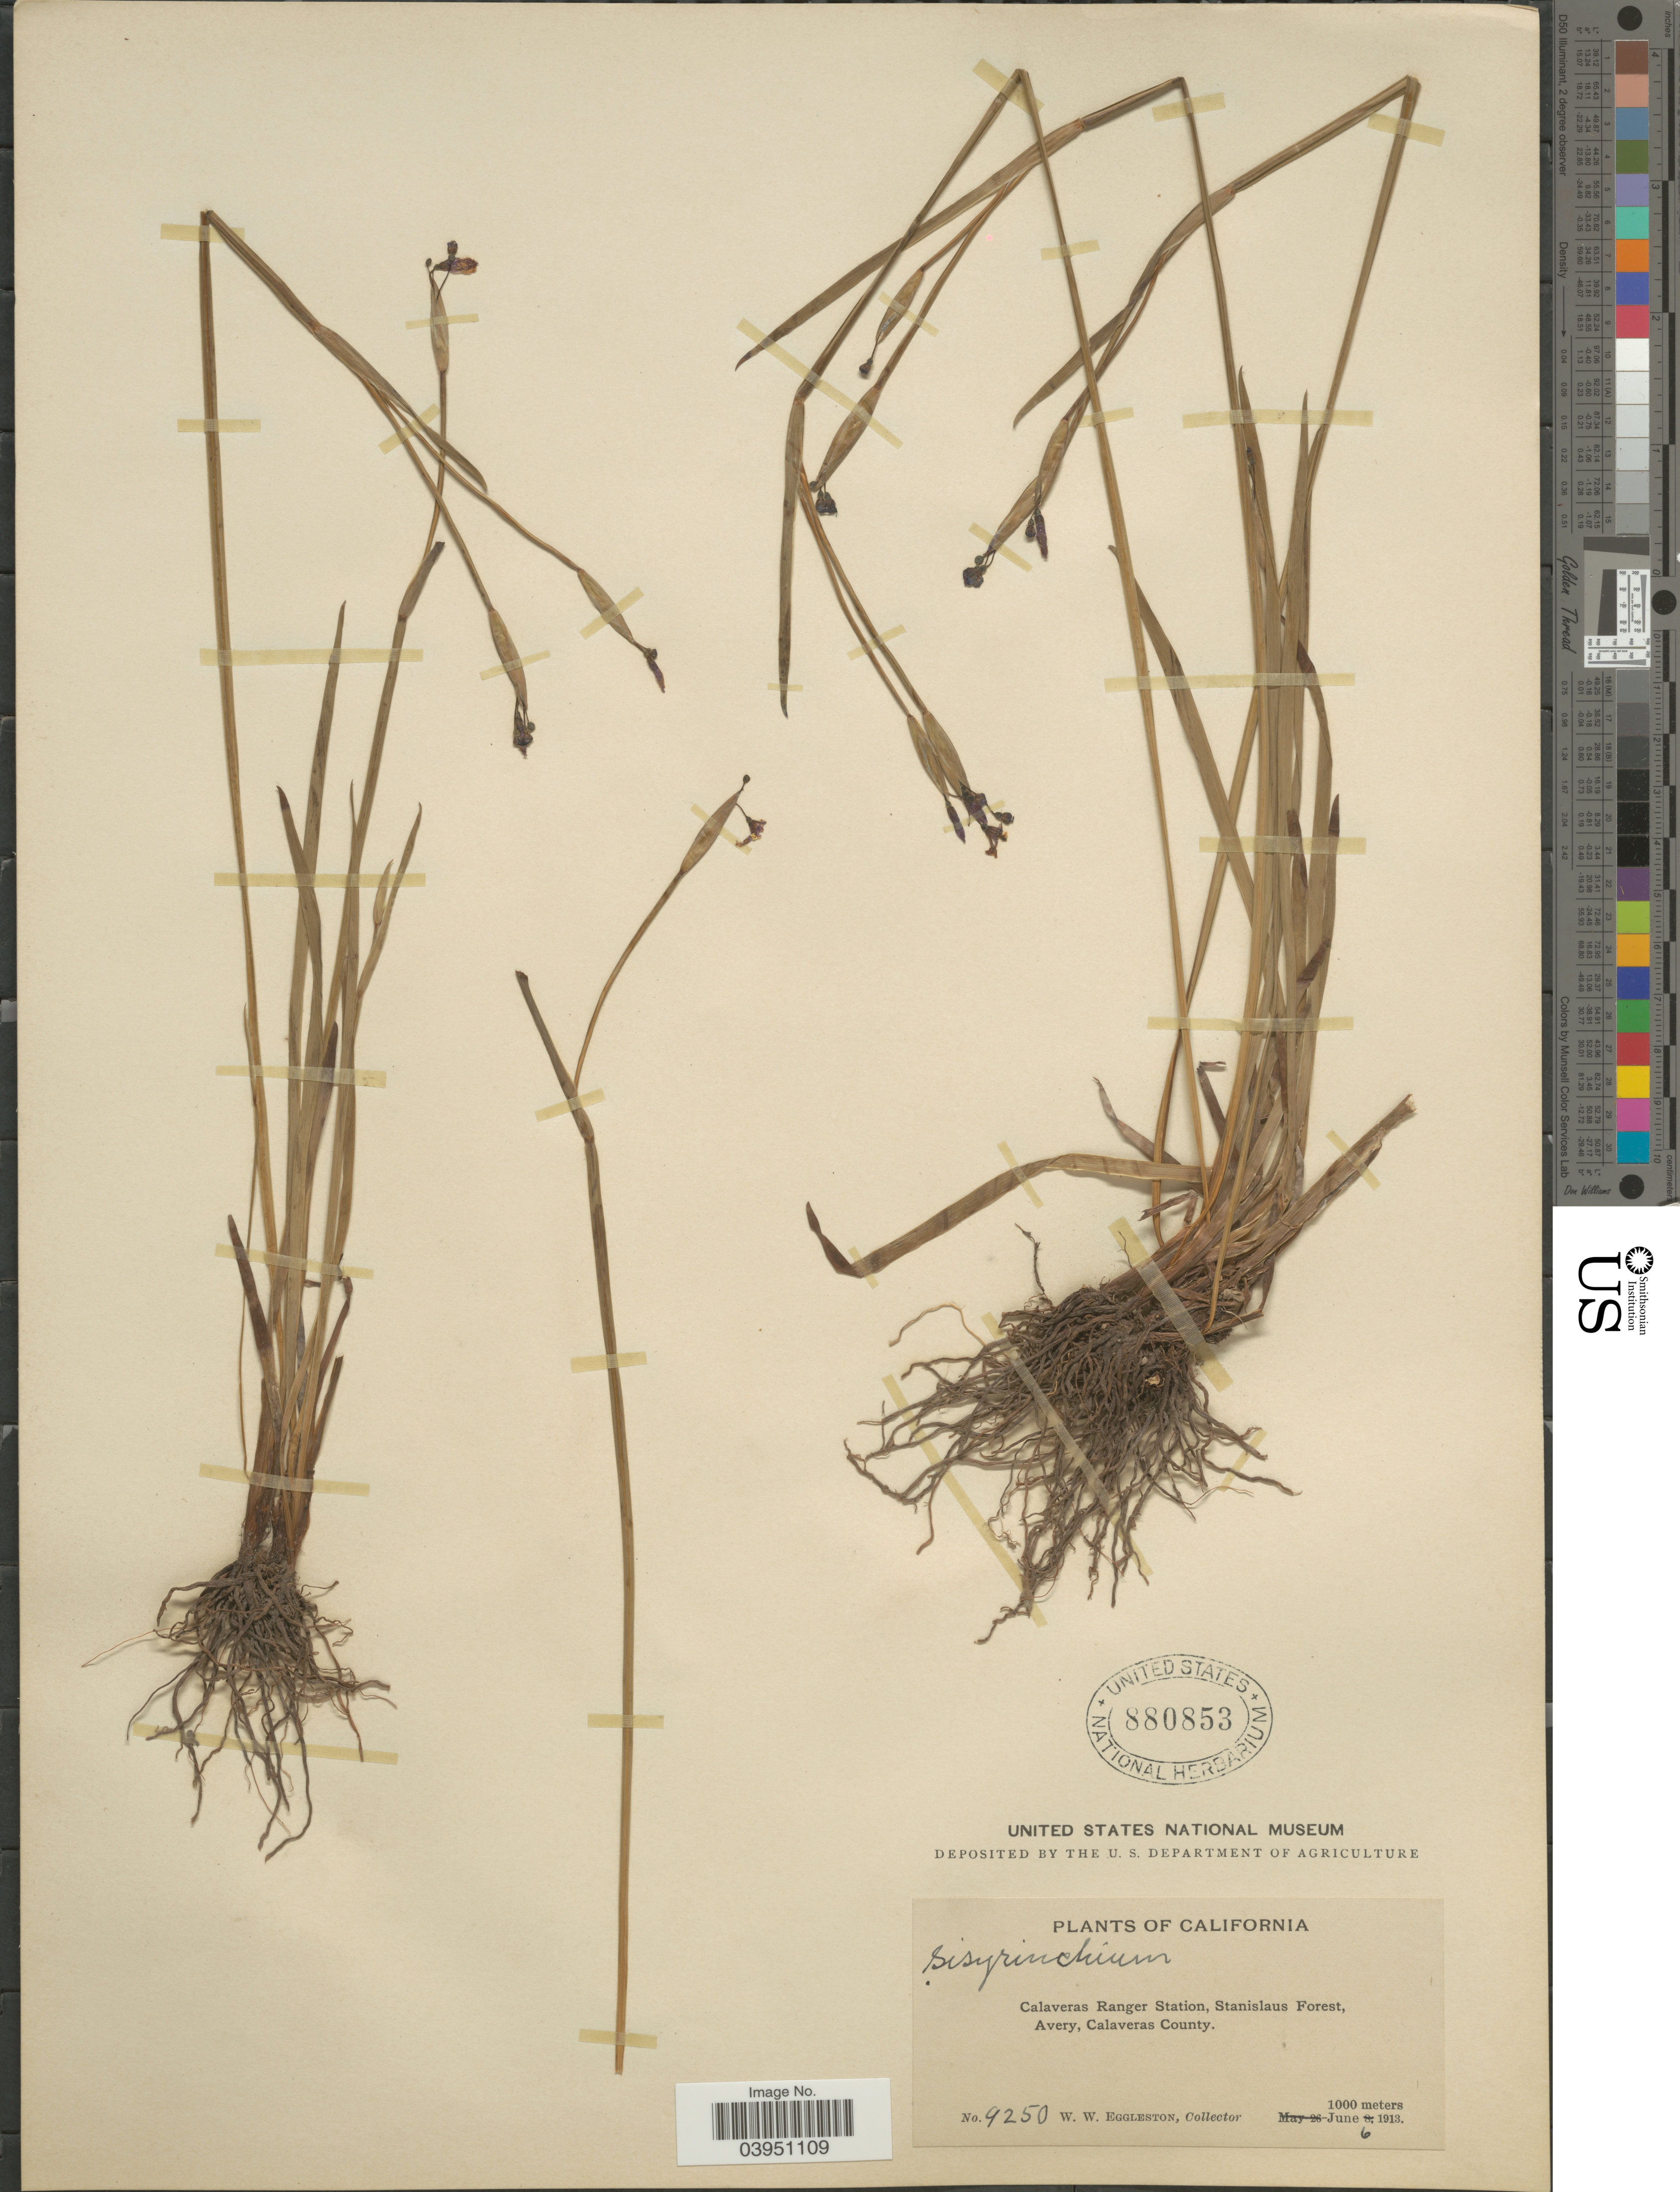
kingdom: Plantae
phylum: Tracheophyta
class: Liliopsida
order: Asparagales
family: Iridaceae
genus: Sisyrinchium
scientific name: Sisyrinchium greenei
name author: E.P. Bicknell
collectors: W. Eglleston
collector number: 9250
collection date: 1913-06-06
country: United States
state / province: California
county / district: Calaveras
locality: Calaveras Ranger Station, Stanislaus Forest, Avey, Calaveras County.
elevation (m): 1000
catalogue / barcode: US 880853